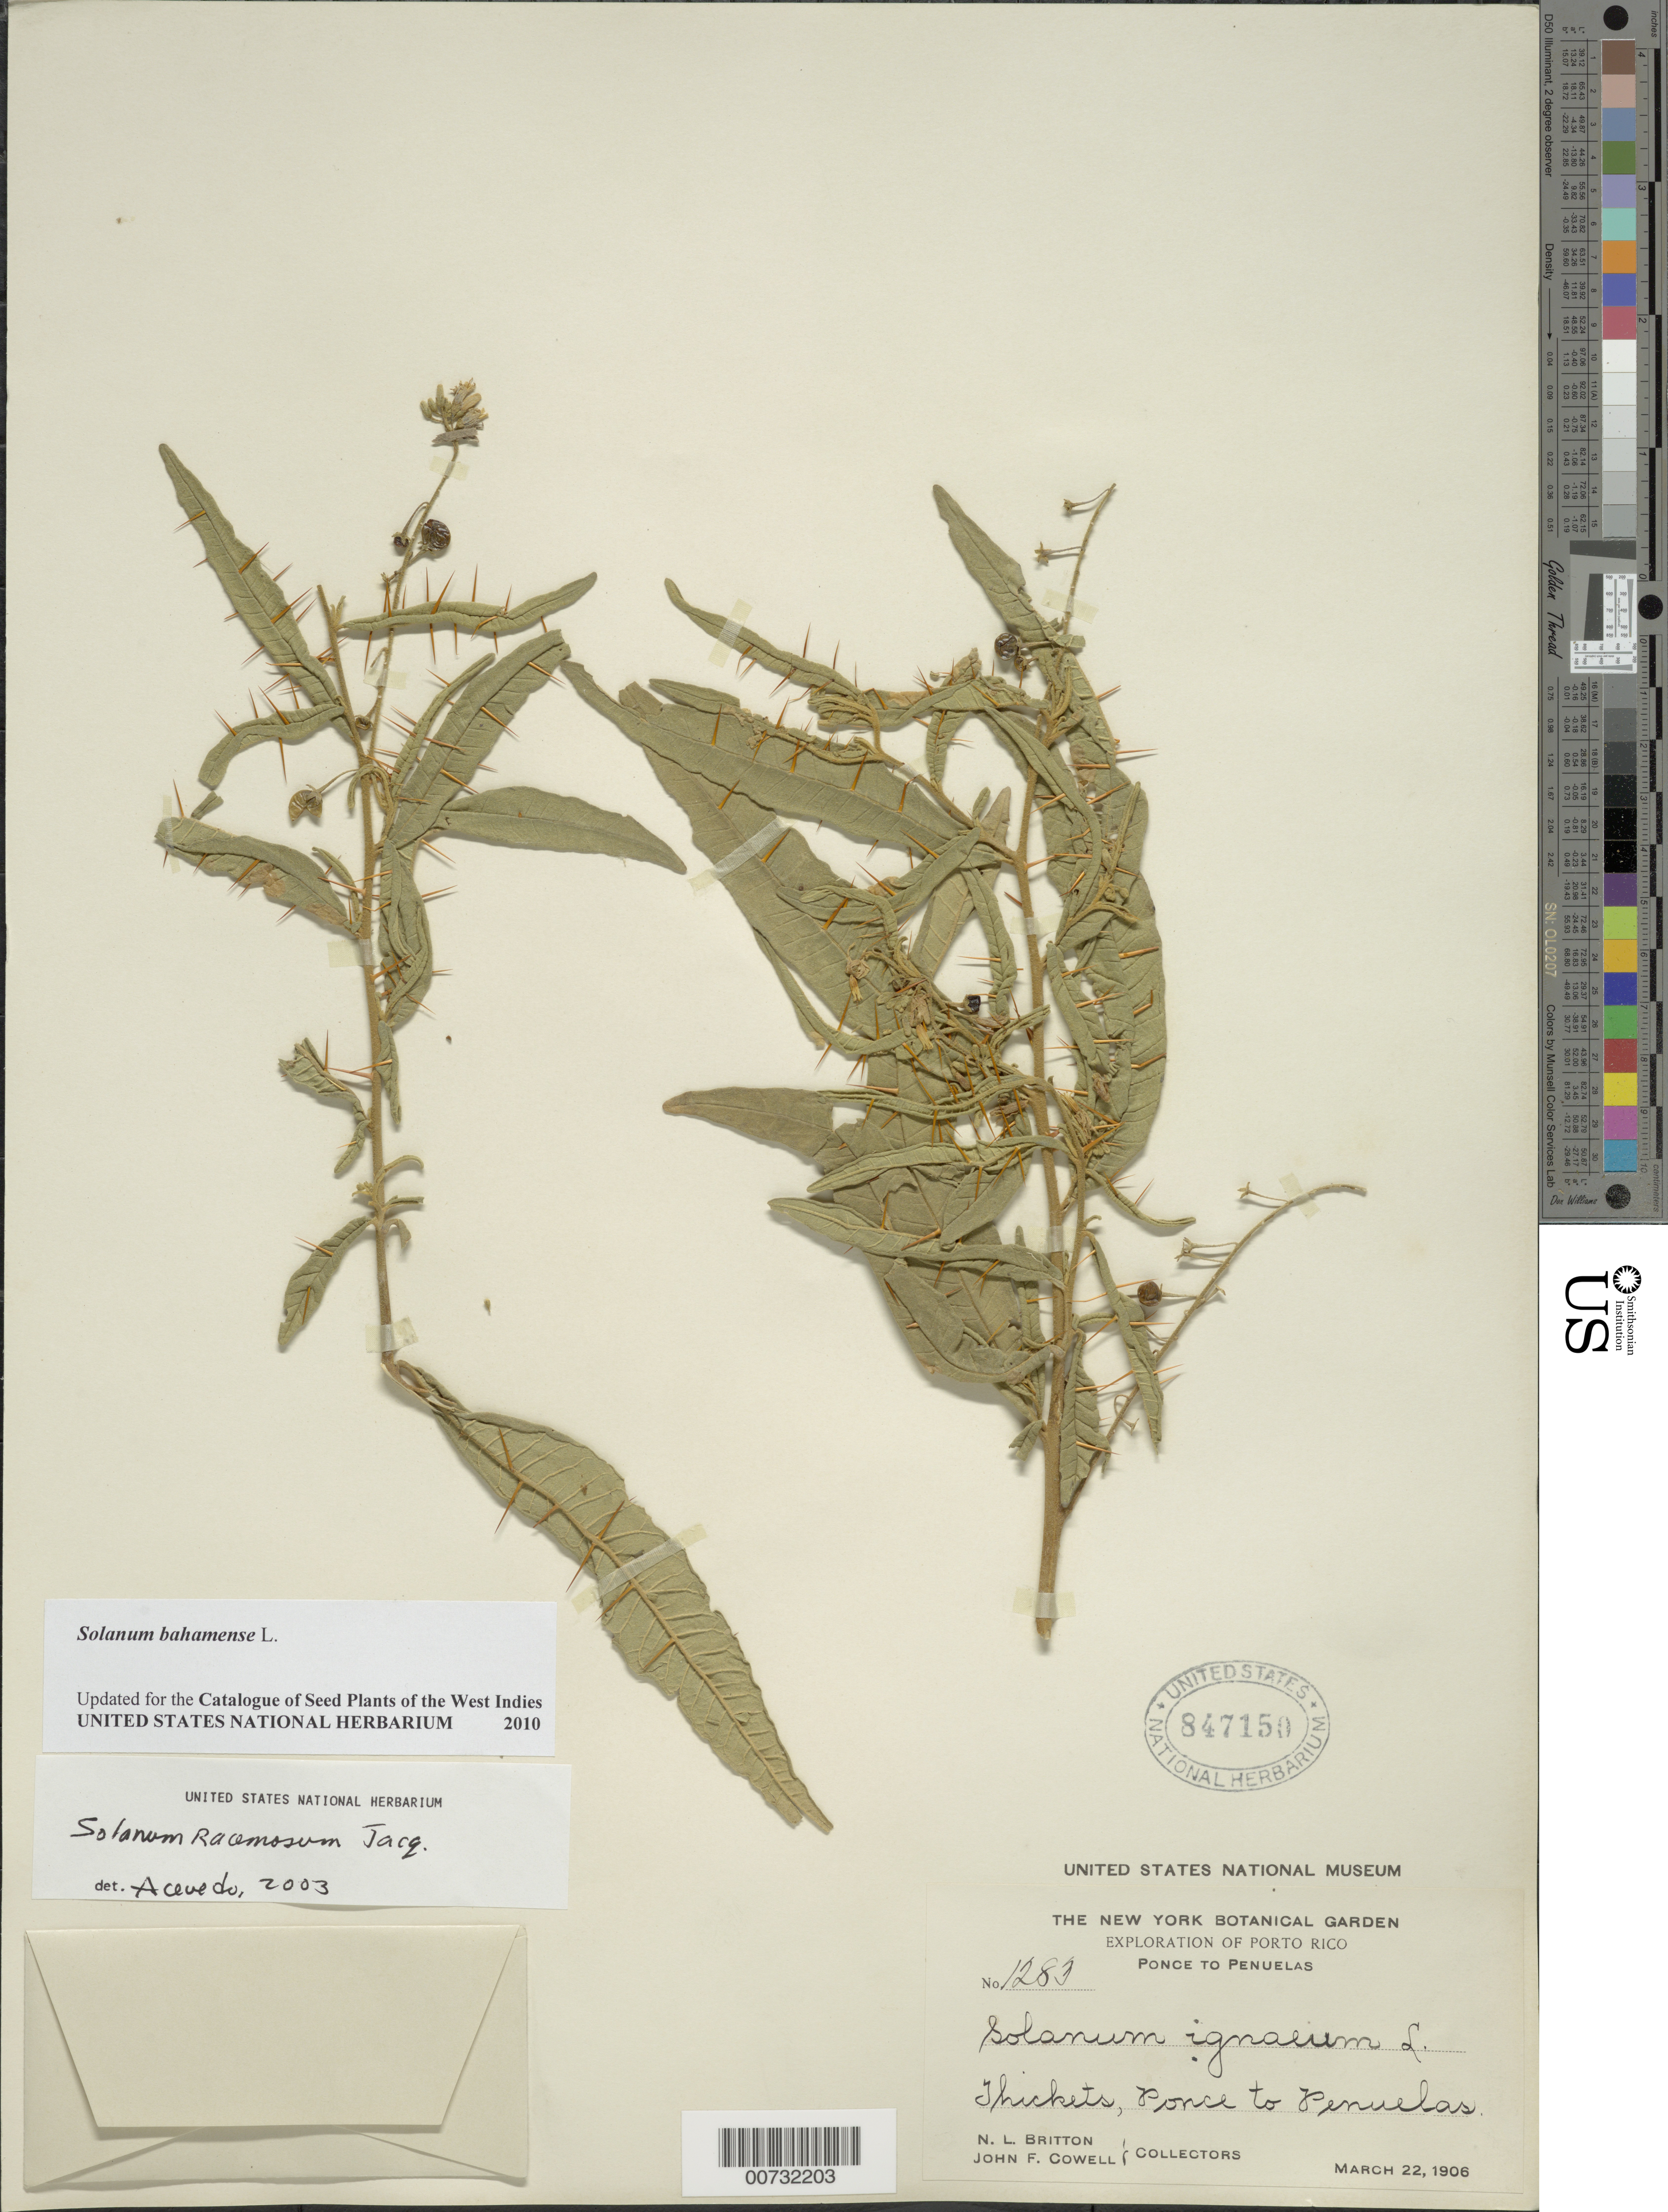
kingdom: Plantae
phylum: Tracheophyta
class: Magnoliopsida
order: Solanales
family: Solanaceae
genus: Solanum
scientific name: Solanum bahamense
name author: L.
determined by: Acevedo-Rodríguez, P., (BOT), Smithsonian Institution - National Museum of Natural History (UNITED STATES)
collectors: N. Britton & J. F. Cowell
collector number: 1283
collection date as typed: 22 Mar 1906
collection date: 1906-03-22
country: Puerto Rico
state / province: Ponce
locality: Ponce to Peñuelas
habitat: Thickets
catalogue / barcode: US 847150